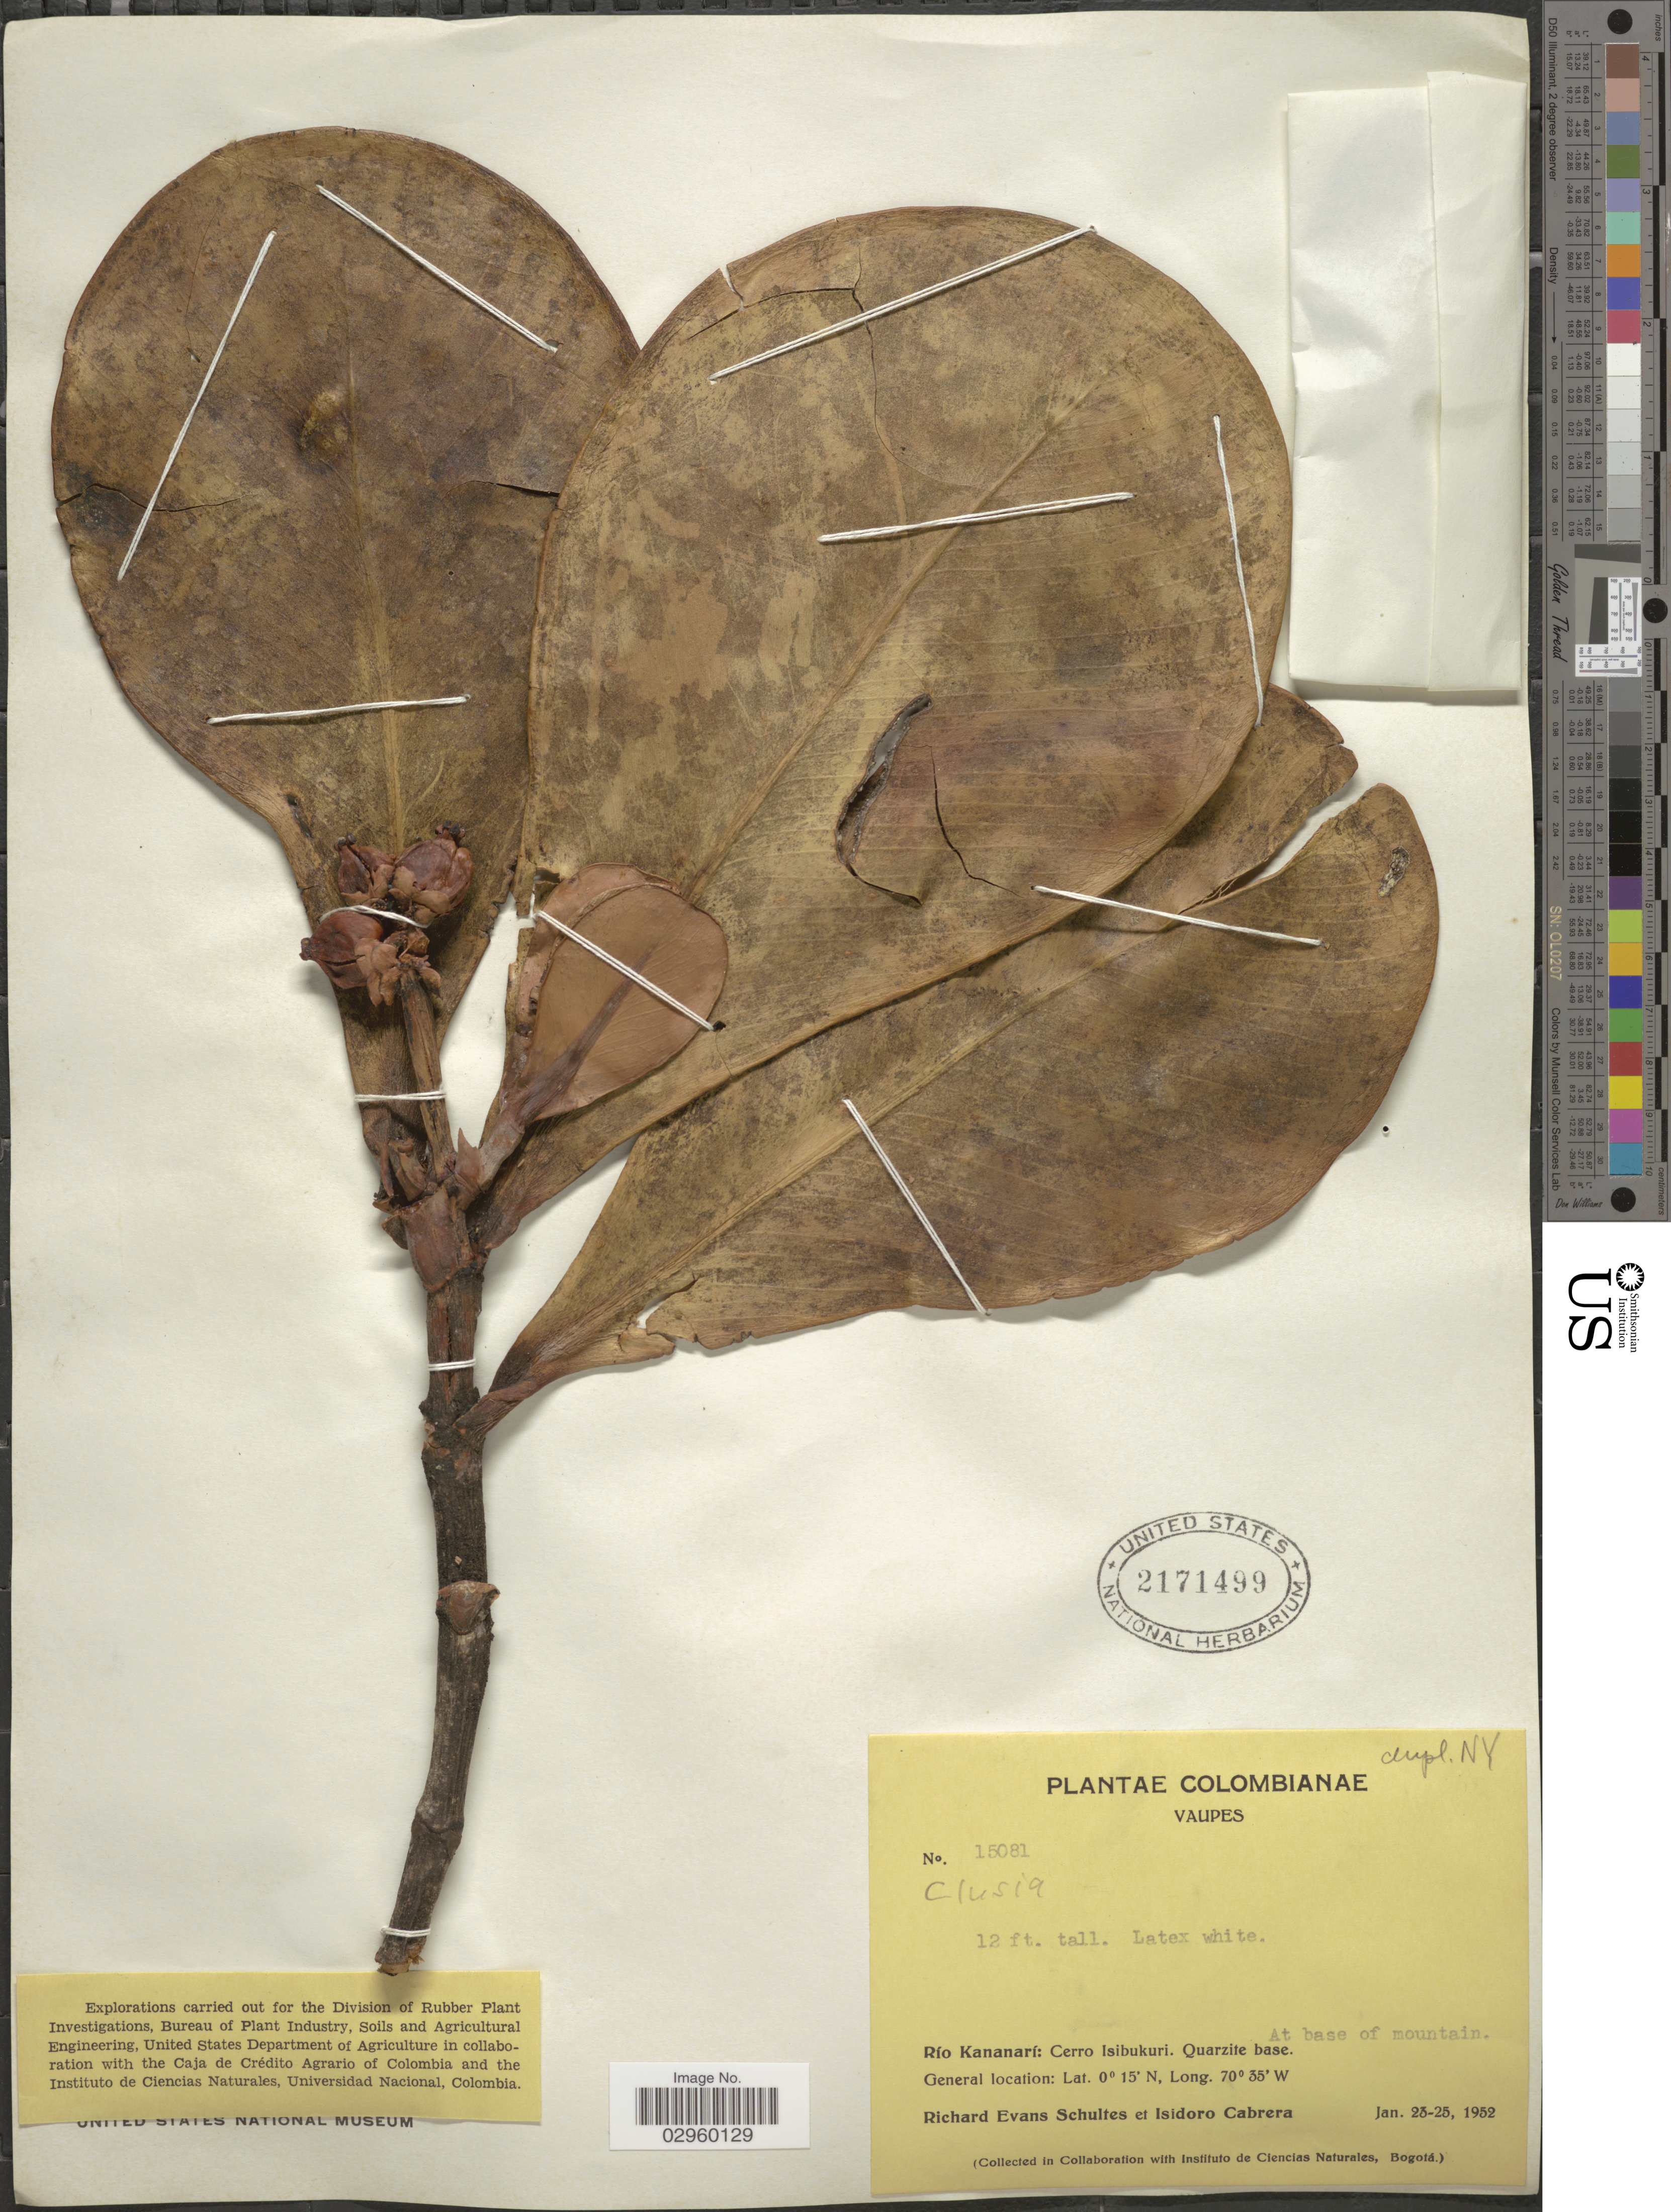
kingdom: Plantae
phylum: Tracheophyta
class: Magnoliopsida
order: Malpighiales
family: Clusiaceae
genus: Clusia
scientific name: Clusia sp.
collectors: R. E. Schultes & I. Cabrera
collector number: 15081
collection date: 1952-01-23/1952-01-25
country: Colombia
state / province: Vaupés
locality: Río Kananarí: Cerro Isibukuri, At base of mountain.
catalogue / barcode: US 2171499